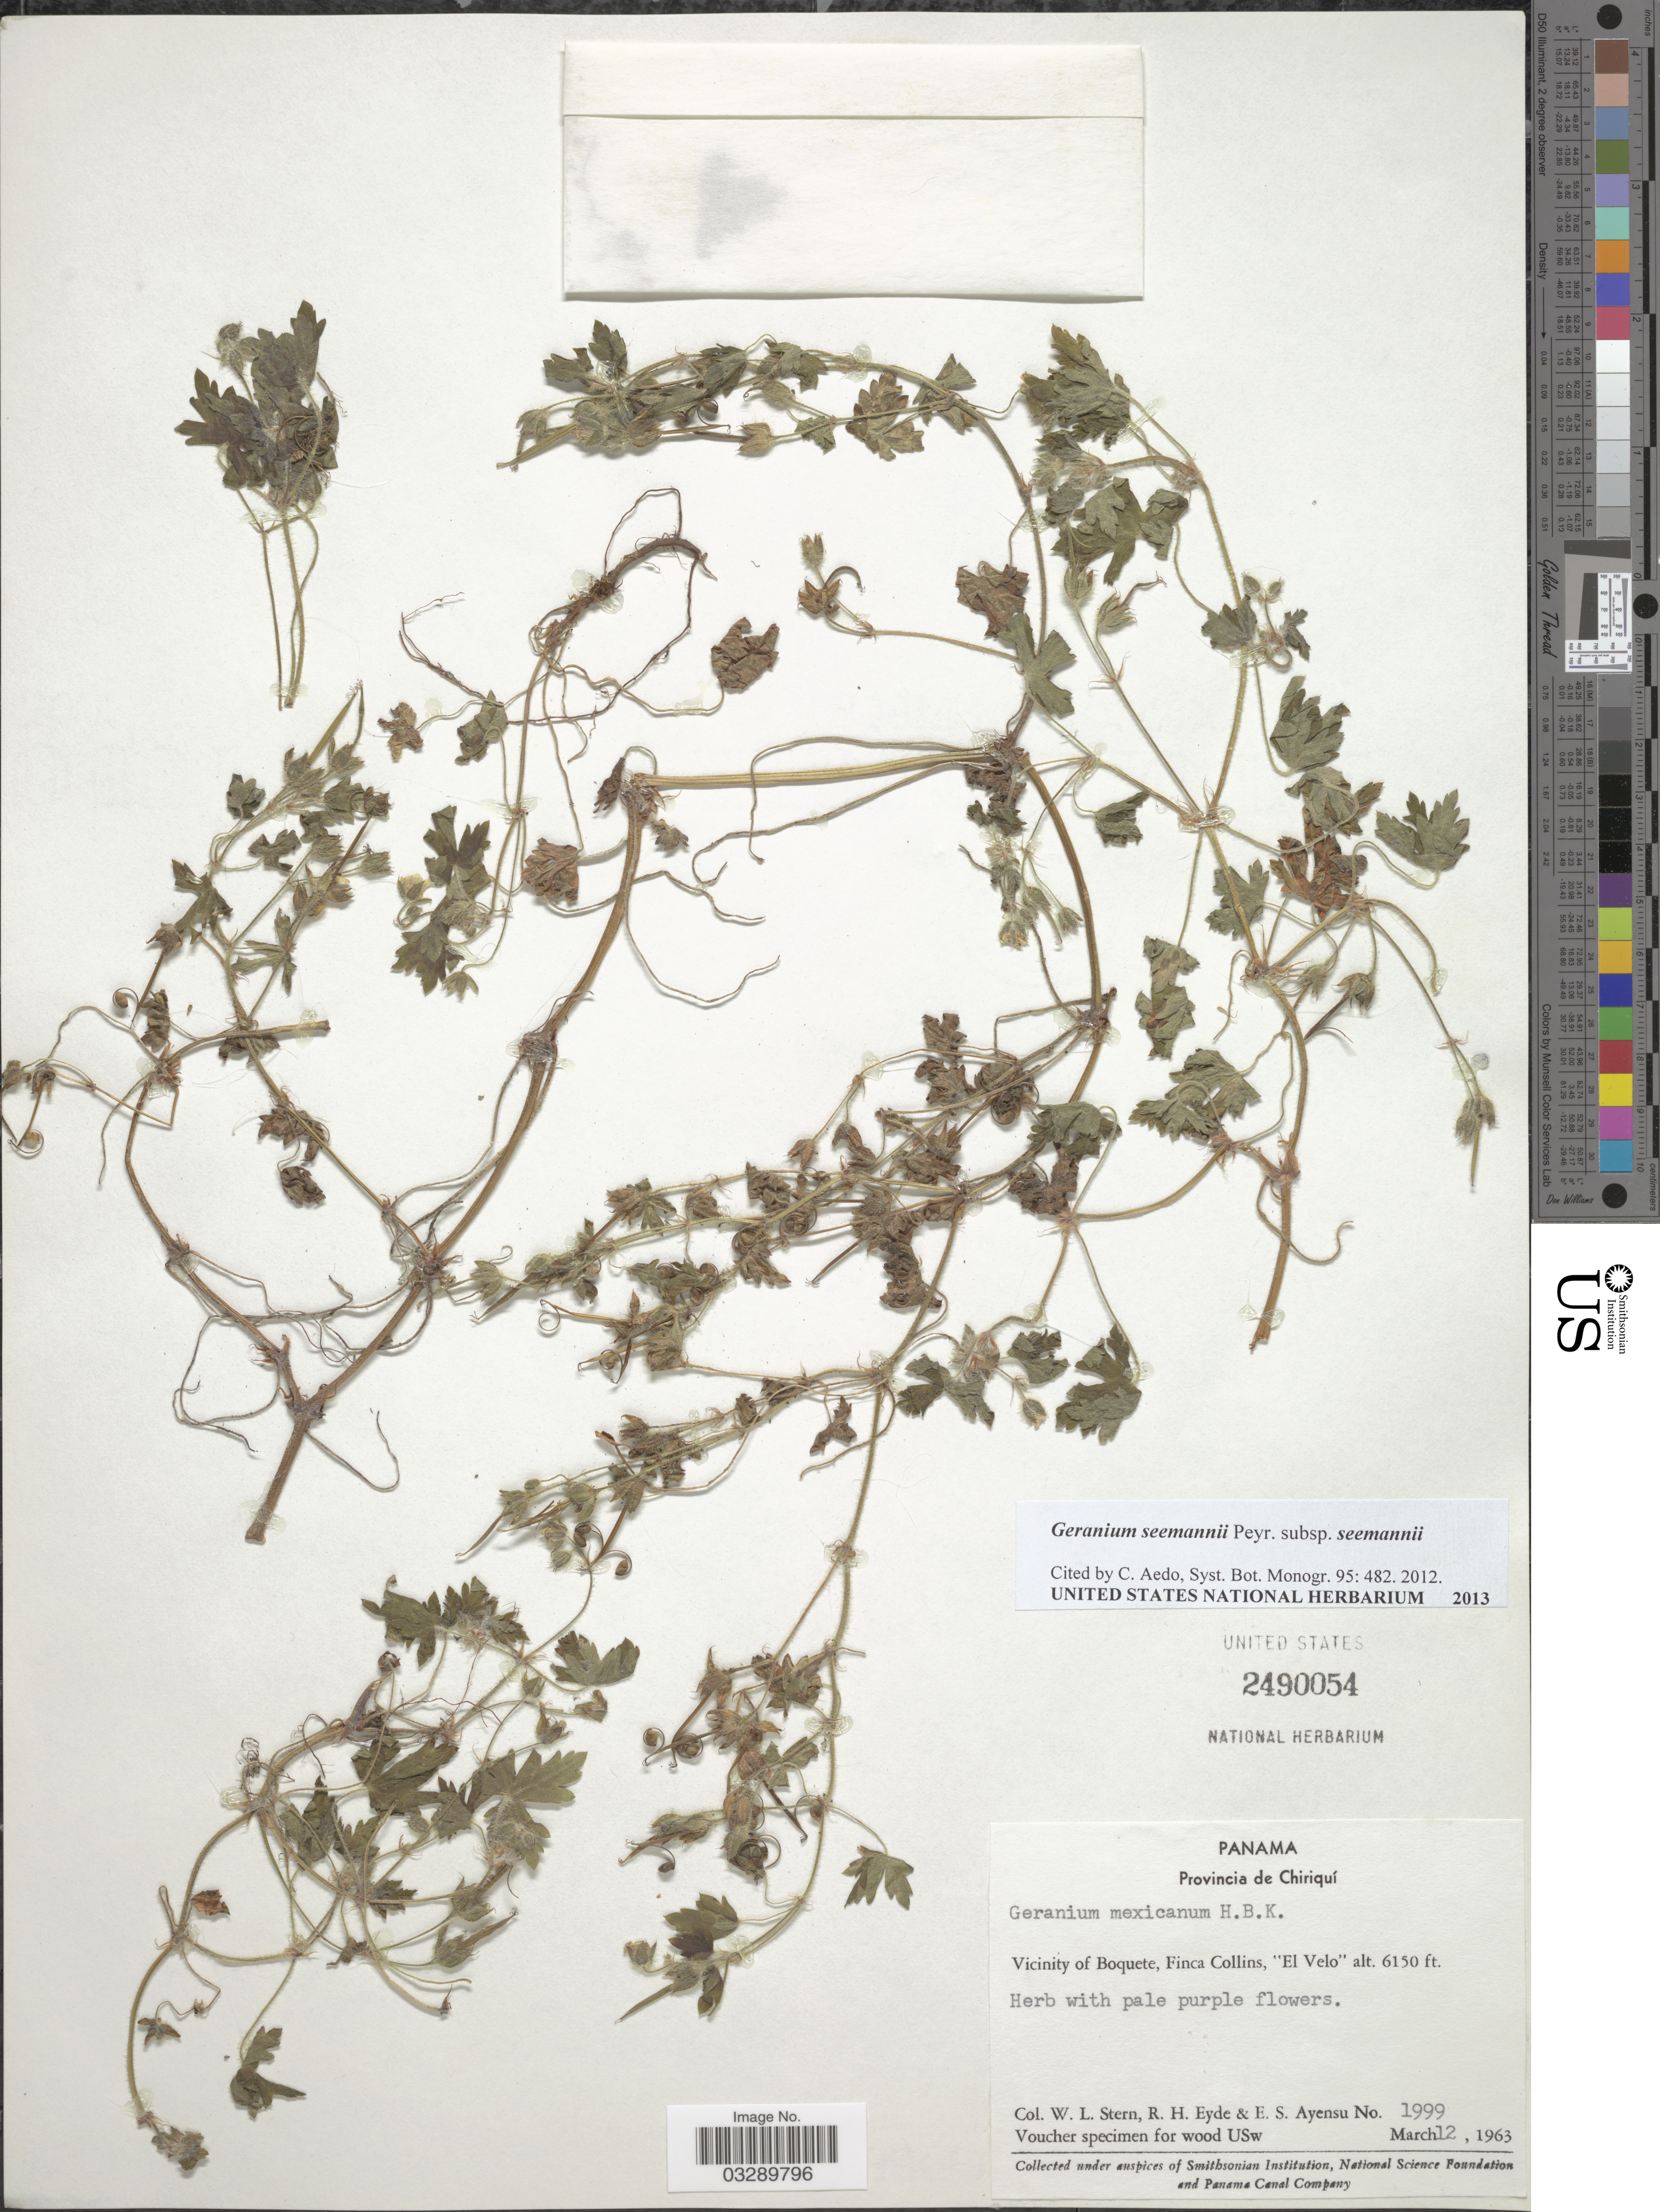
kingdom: Plantae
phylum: Tracheophyta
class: Magnoliopsida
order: Geraniales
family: Geraniaceae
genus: Geranium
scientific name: Geranium seemannii subsp. seemannii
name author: Peyr.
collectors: W. L. Stern, R. H. Eyde & E. S. Ayensu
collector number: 1999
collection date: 1963-03-12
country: Panama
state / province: Chiriqui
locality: Vicinity of Boquete, Finca Collins, "El Velo".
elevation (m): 1875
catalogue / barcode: US 2490054